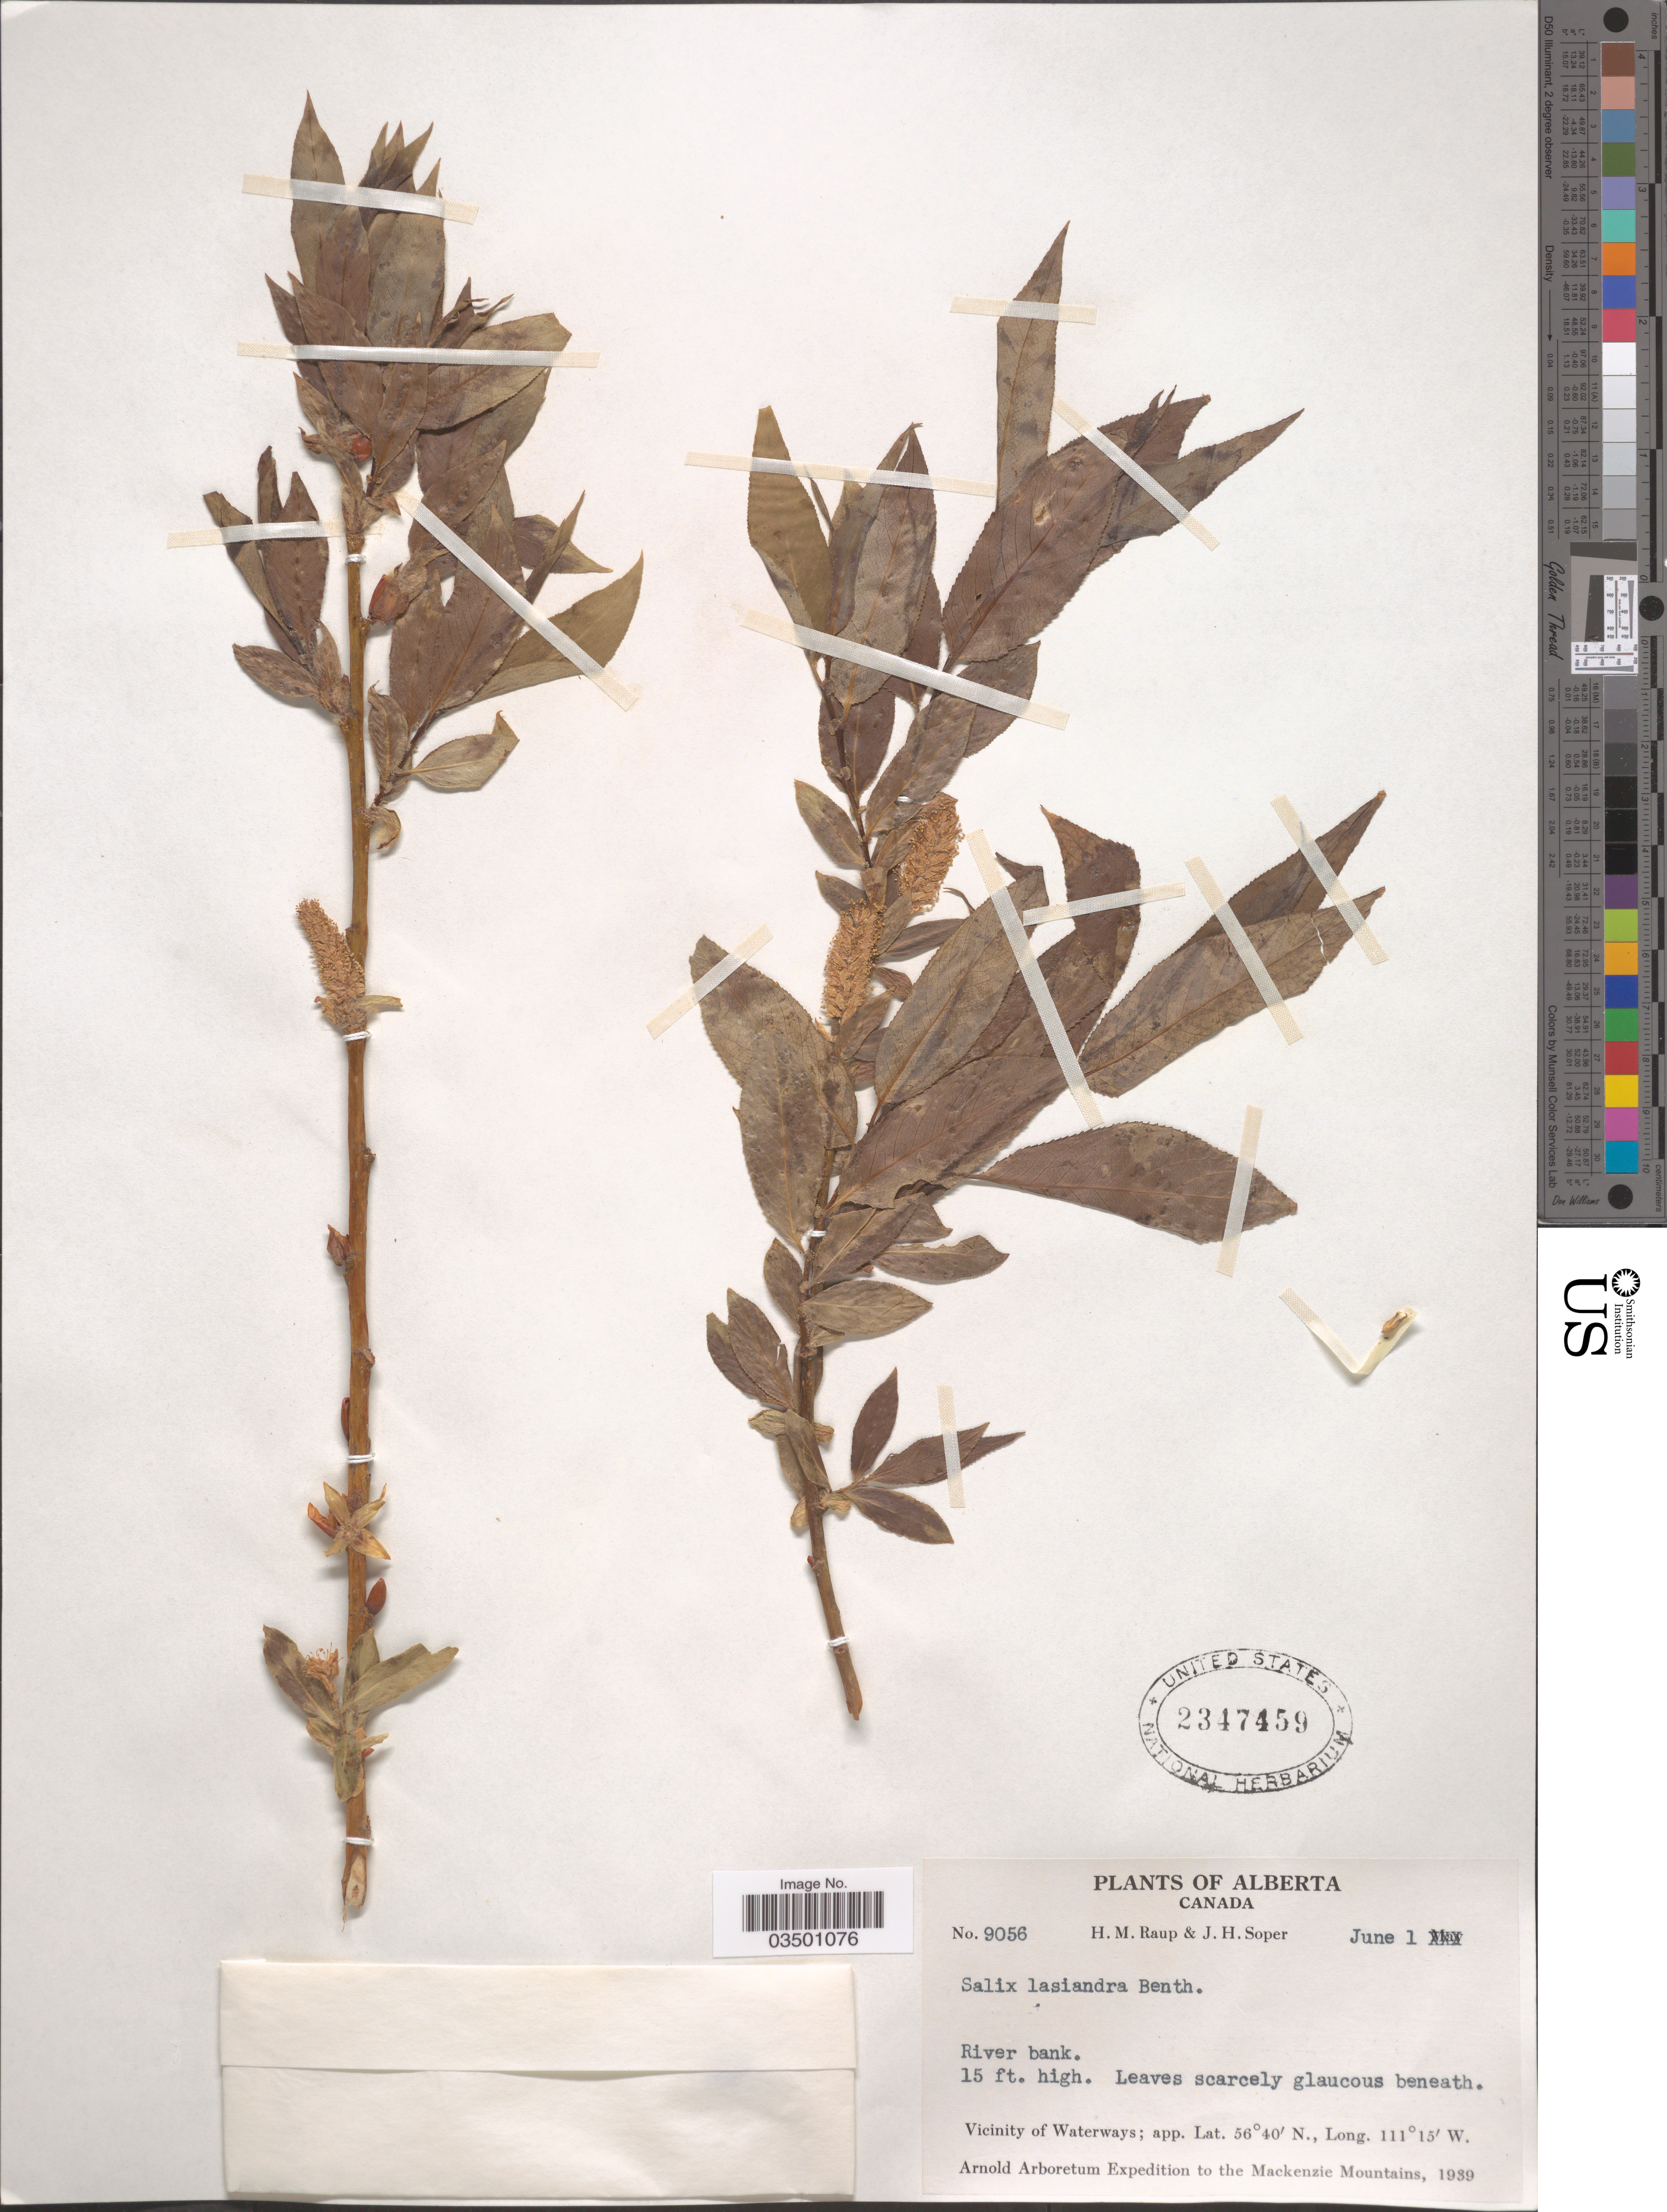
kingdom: Plantae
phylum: Tracheophyta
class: Magnoliopsida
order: Malpighiales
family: Salicaceae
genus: Salix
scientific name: Salix lasiandra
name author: Benth.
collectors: H. Raup & J. H. Soper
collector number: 9056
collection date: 1939-06-01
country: Canada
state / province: Alberta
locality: River bank. Vicinity of Waterways. Mackenzie Mountains.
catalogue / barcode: US 2347459